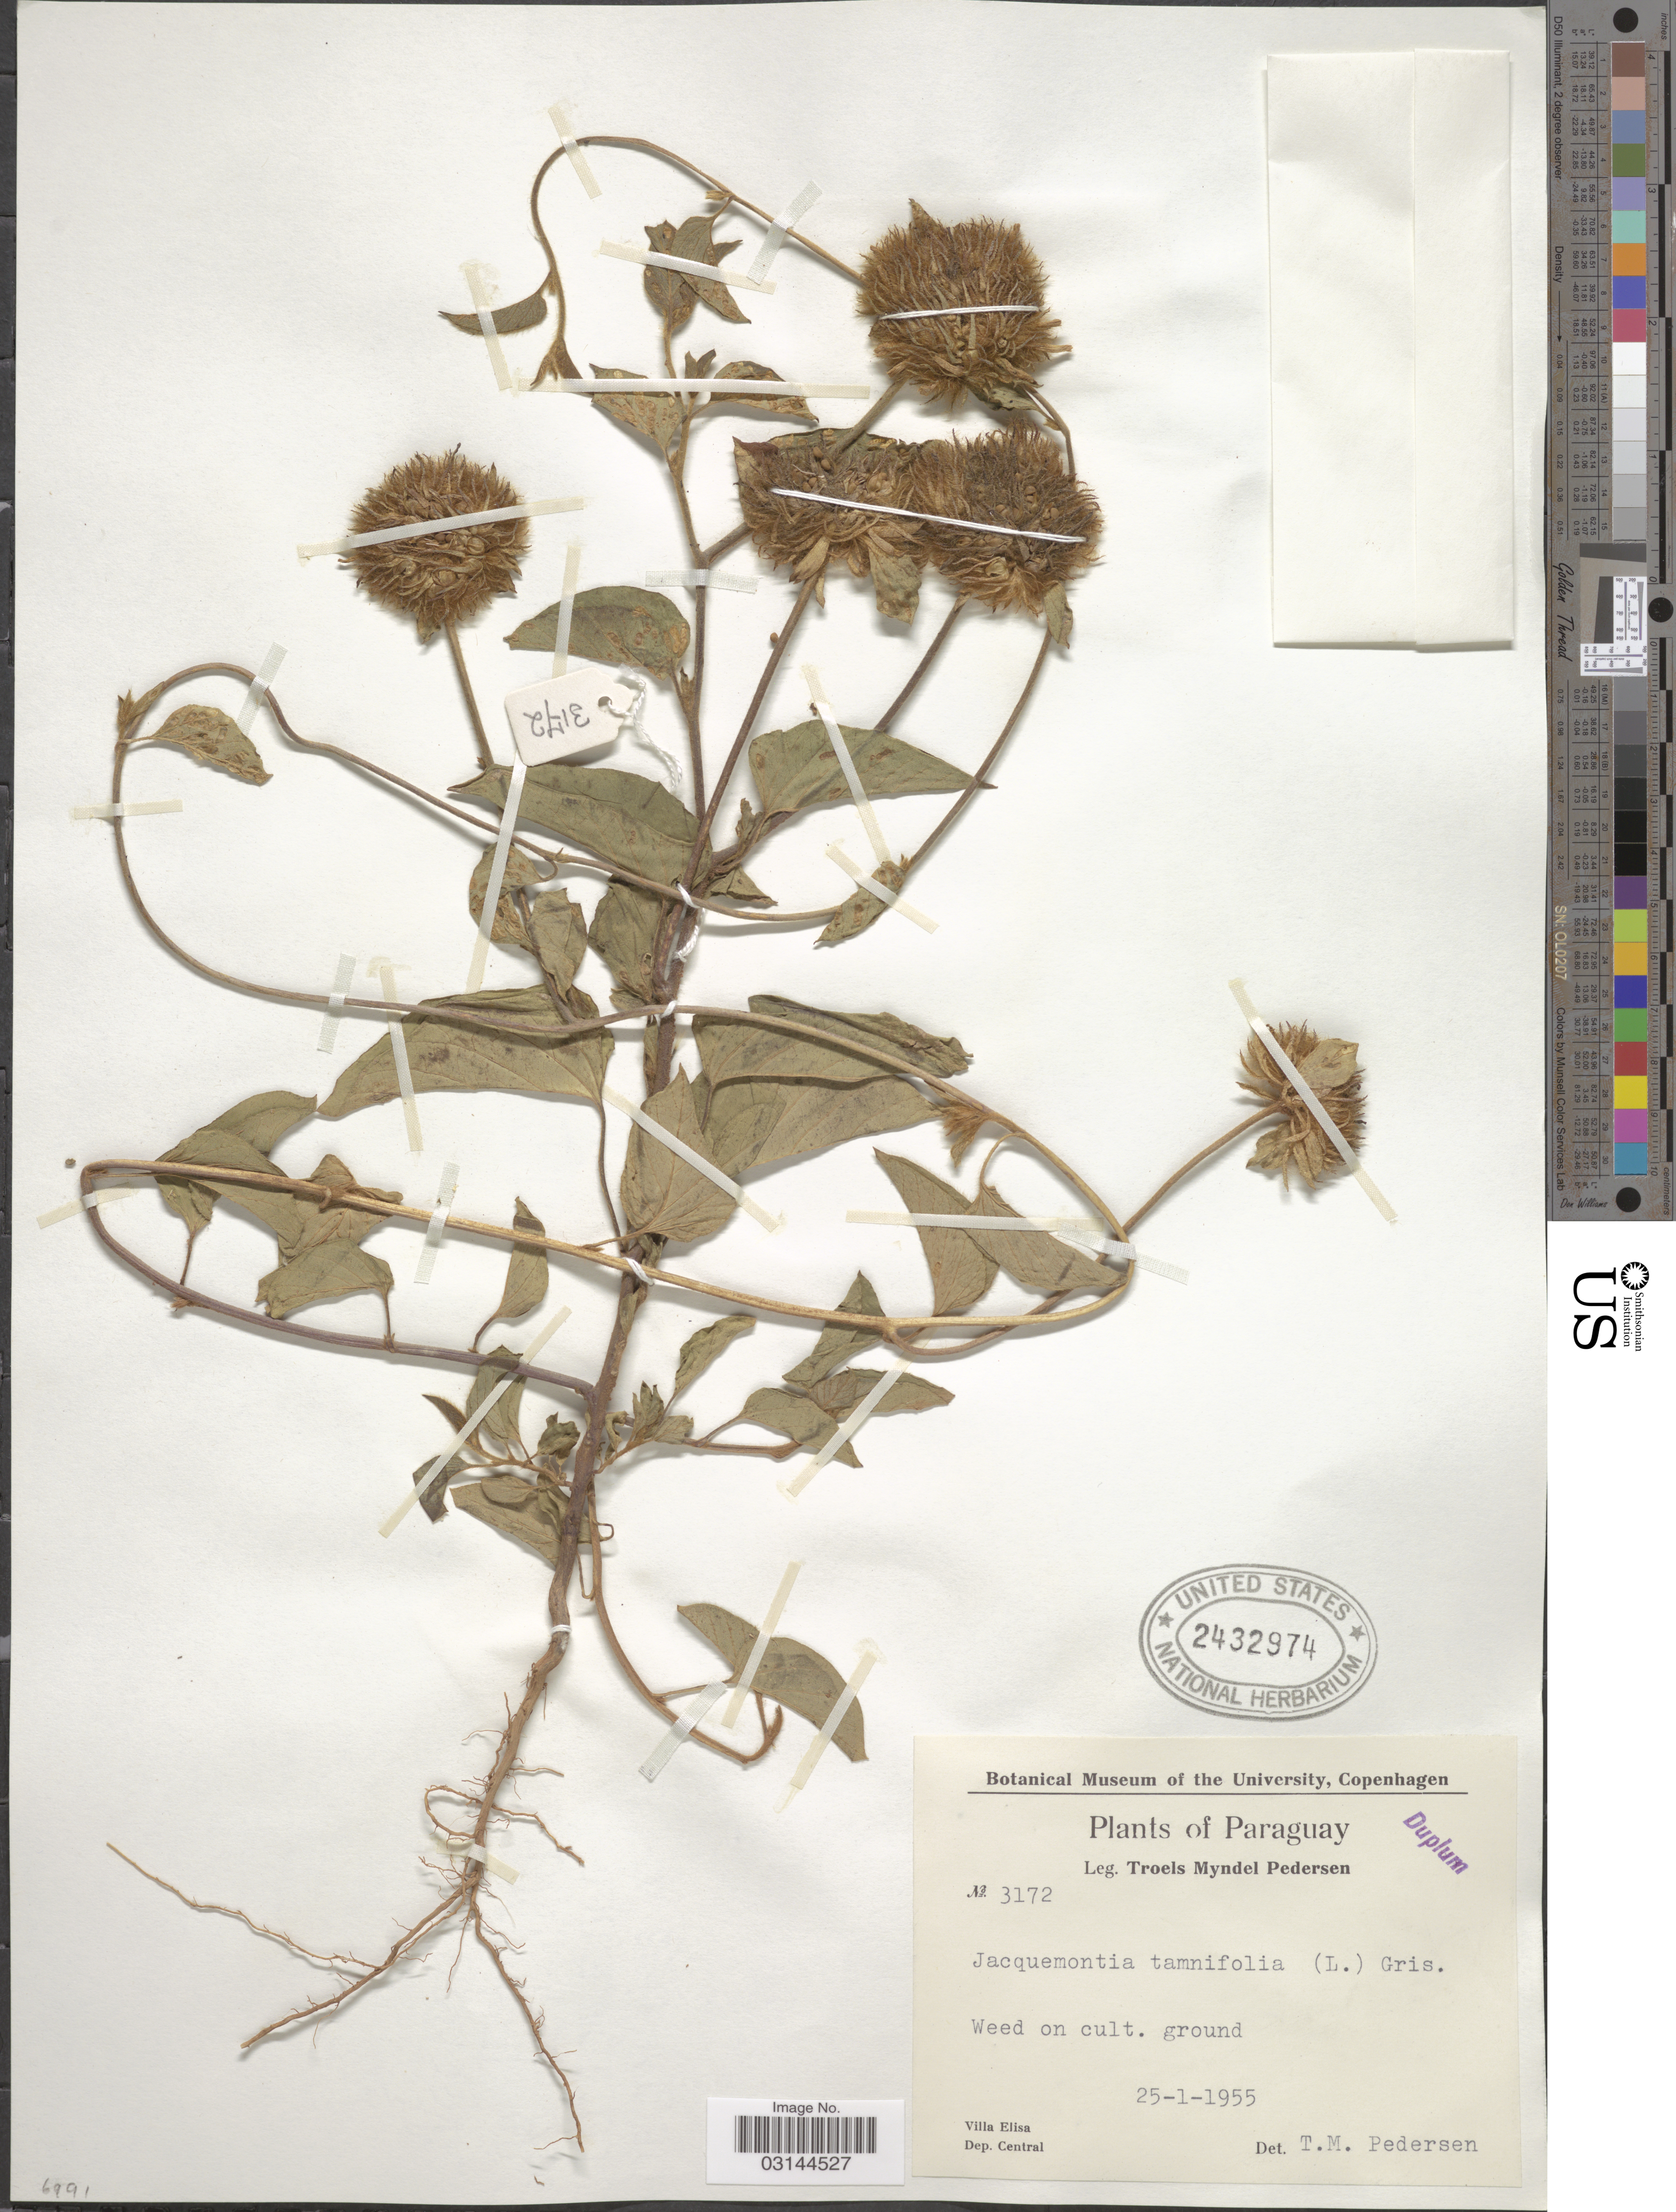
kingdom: Plantae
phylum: Tracheophyta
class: Magnoliopsida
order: Solanales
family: Convolvulaceae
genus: Jacquemontia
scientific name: Jacquemontia tamnifolia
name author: (L.) Griseb.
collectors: T. Pederson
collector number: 3172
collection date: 1955-01-25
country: Paraguay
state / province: Central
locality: Villa Elisa. Dep. Central.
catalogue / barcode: US 2432974